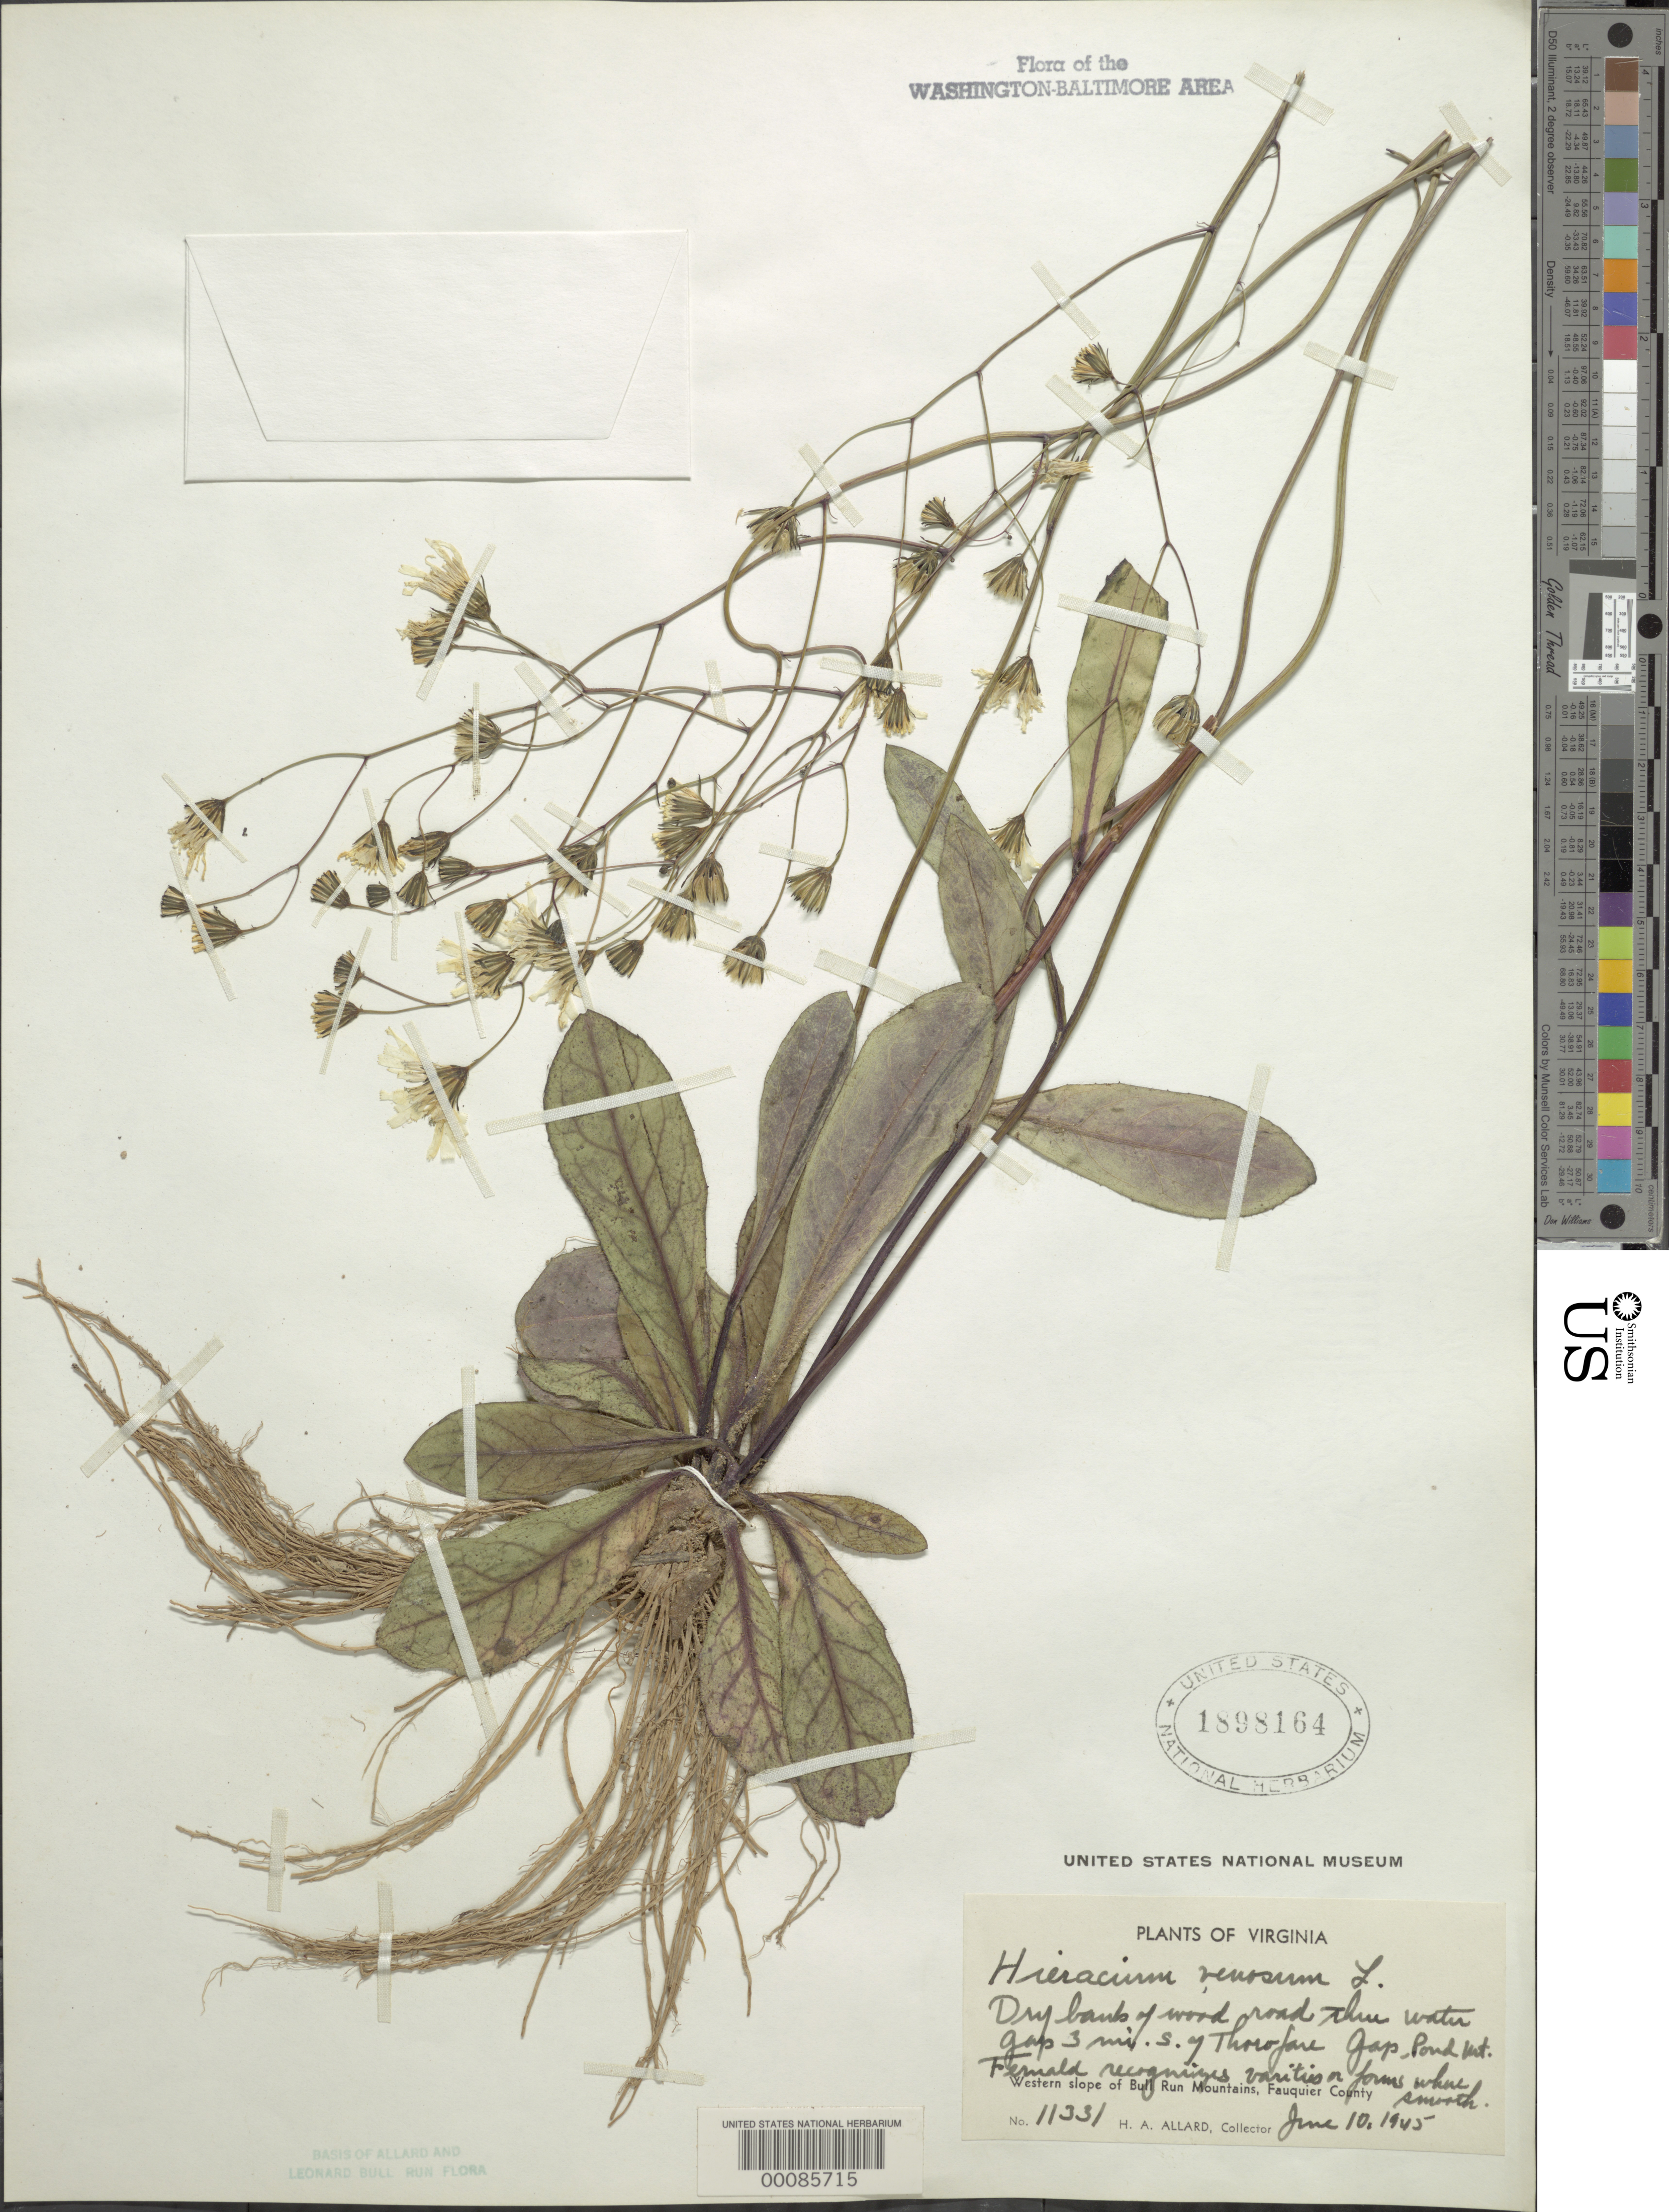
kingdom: Plantae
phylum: Tracheophyta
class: Magnoliopsida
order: Asterales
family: Asteraceae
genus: Hieracium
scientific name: Hieracium venosum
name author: L.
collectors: H. A. Allard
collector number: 11331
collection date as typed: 10 Jun 1945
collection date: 1945-06-10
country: United States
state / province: Virginia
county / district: Fauquier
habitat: Dry bank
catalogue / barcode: US 1898164